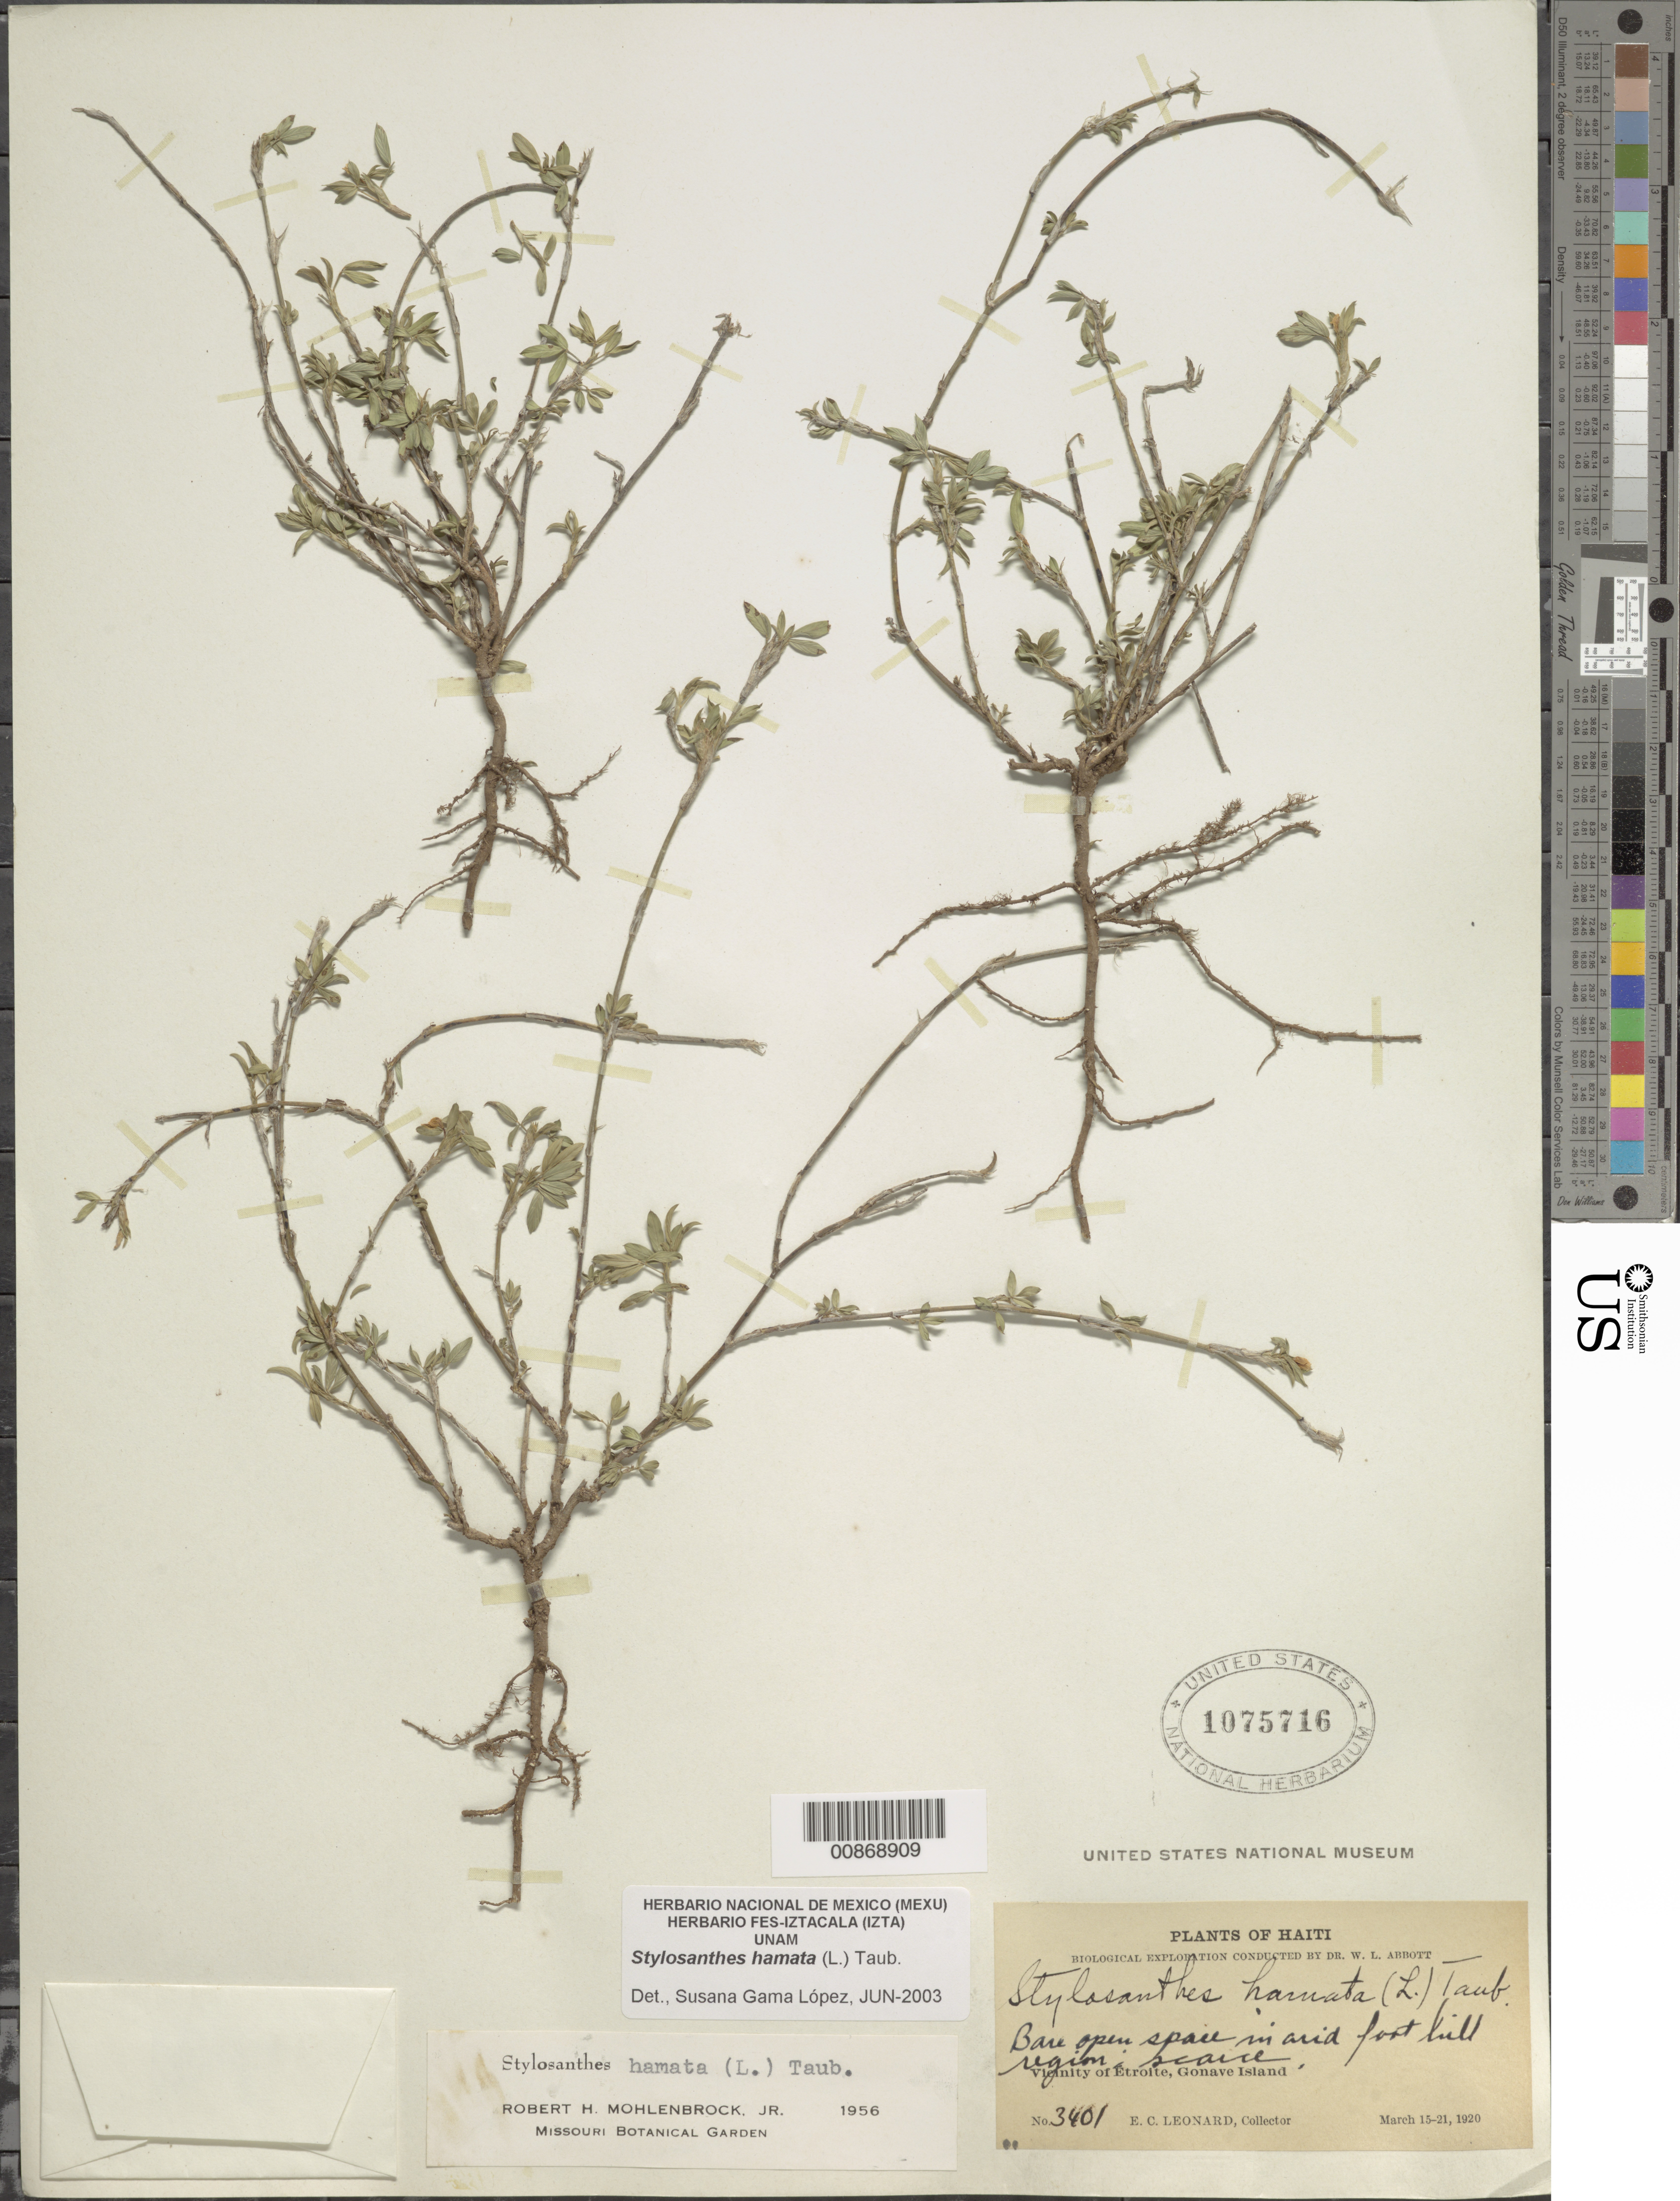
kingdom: Plantae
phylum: Tracheophyta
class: Magnoliopsida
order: Fabales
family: Fabaceae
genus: Stylosanthes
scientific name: Stylosanthes hamata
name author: (L.) Taub.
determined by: Gama López, S.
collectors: E. C. Leonard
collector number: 3401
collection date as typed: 15 Mar 1920 to 21 Mar 1920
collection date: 1920-03-15/1920-03-21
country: Haiti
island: Île de la Gonâve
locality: Vicinity of Étroite, Gonave Island.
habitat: Bare open space in arid foot hill region.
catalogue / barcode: US 1075716